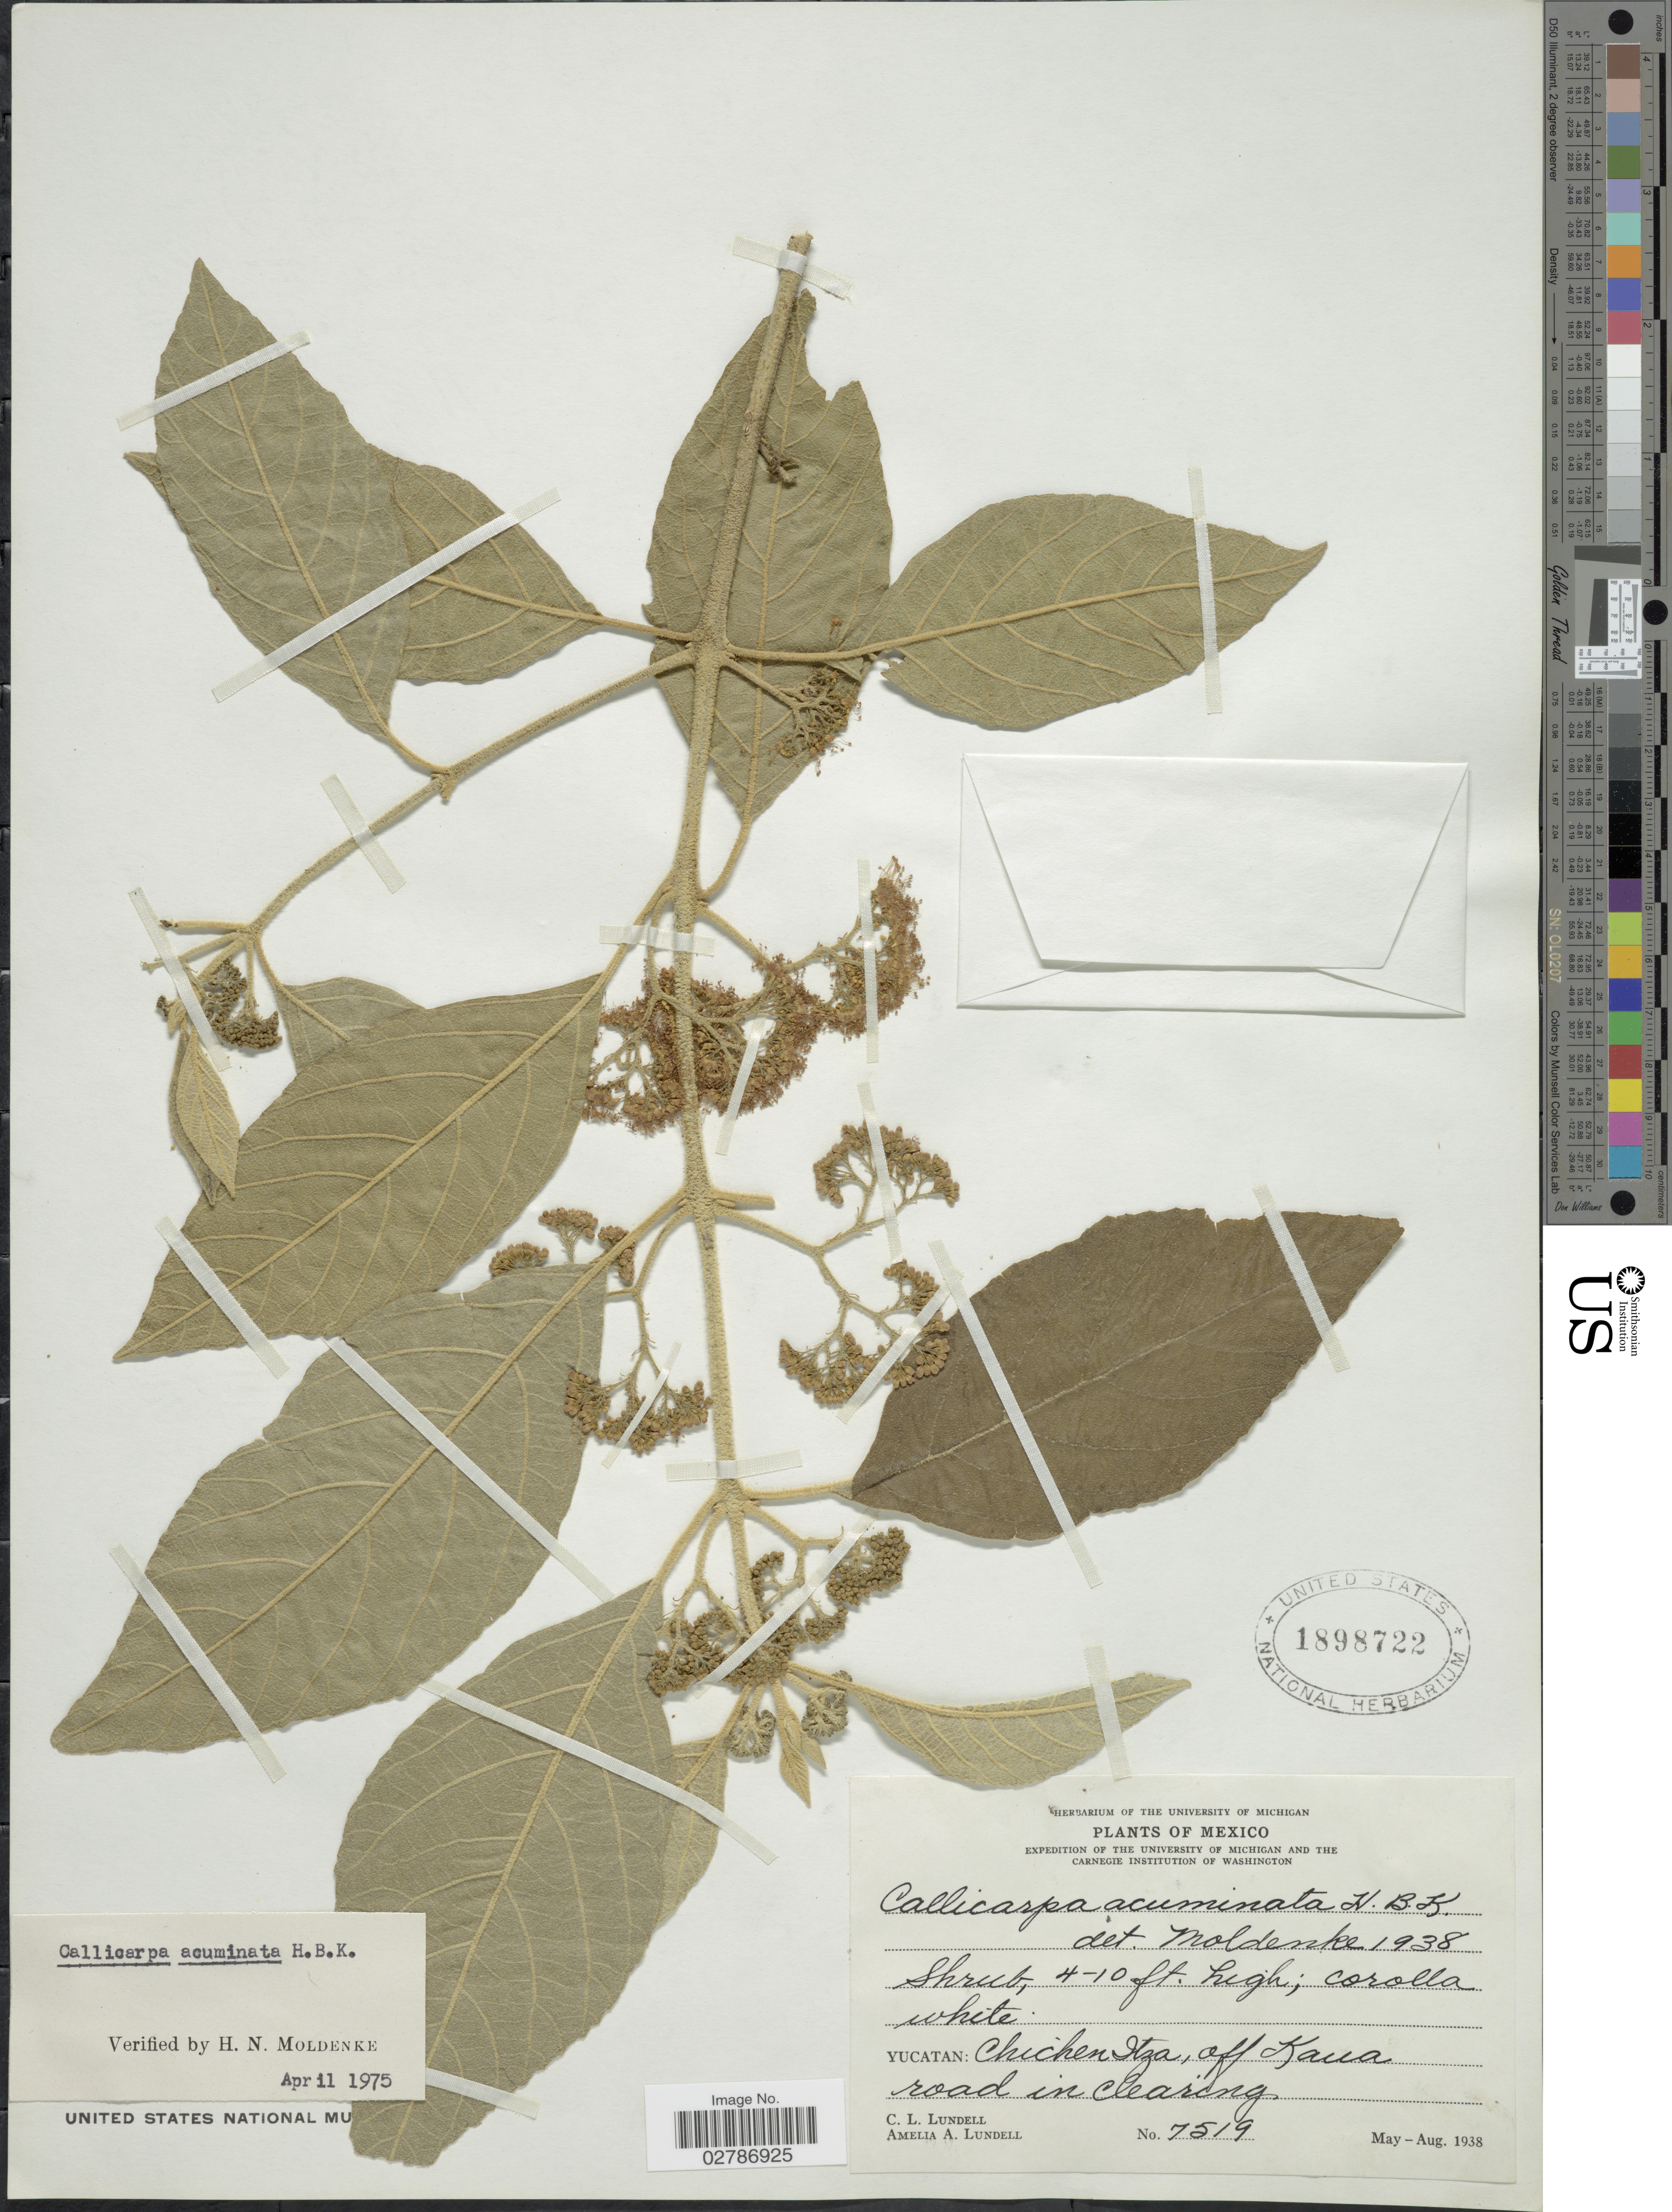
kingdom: Plantae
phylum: Tracheophyta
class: Magnoliopsida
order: Lamiales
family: Lamiaceae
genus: Callicarpa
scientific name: Callicarpa acuminata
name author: Kunth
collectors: C. L. Lundell & A. A. Lundell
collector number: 7519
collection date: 1938-05/1938-08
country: Mexico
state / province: Yucatán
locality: Chichen Itza, off Kaua road in clearing.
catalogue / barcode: US 1898722